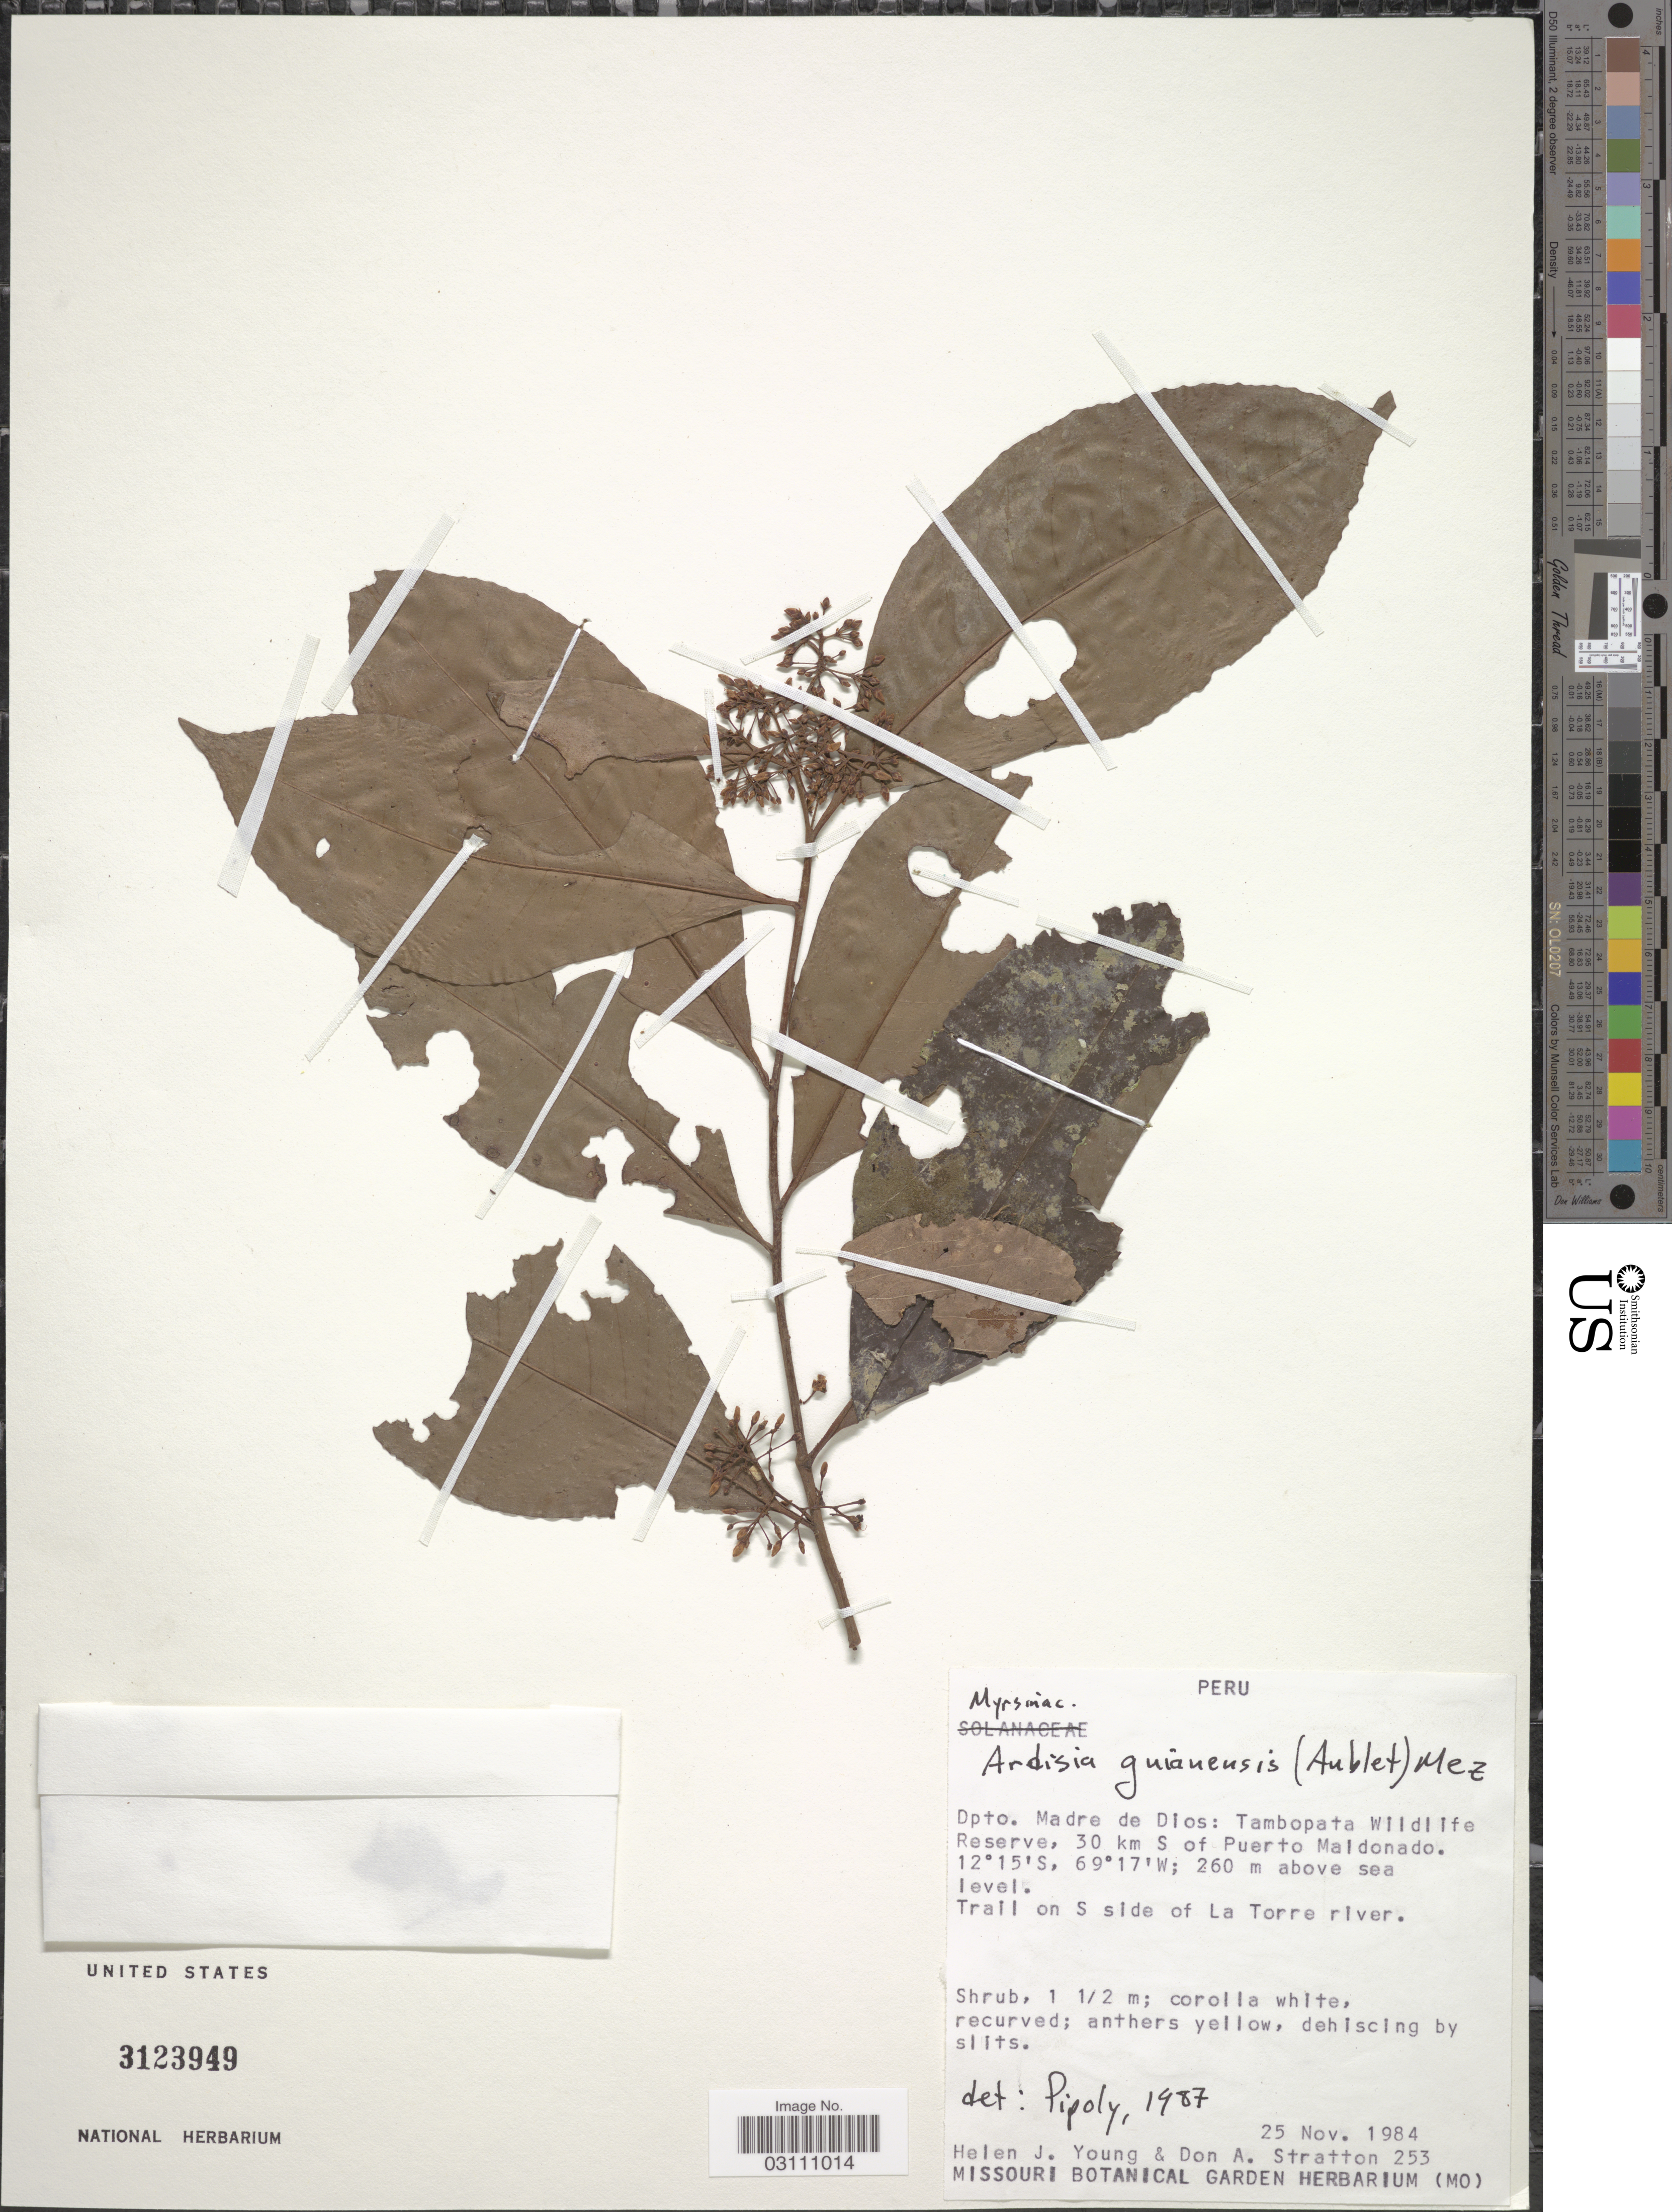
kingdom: Plantae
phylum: Tracheophyta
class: Magnoliopsida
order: Ericales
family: Primulaceae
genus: Ardisia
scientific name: Ardisia guianensis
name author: (Aubl.) Mez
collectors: H. Young & D. Stratton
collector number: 253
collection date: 1984-11-25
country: Peru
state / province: Madre de Dios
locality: Dpto. Madre de Dios: Tambopata Wildlife Reserve, 30 km S of Puerto Maldonado. Trail on S side of La Torre river.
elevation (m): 260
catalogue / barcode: US 3123949